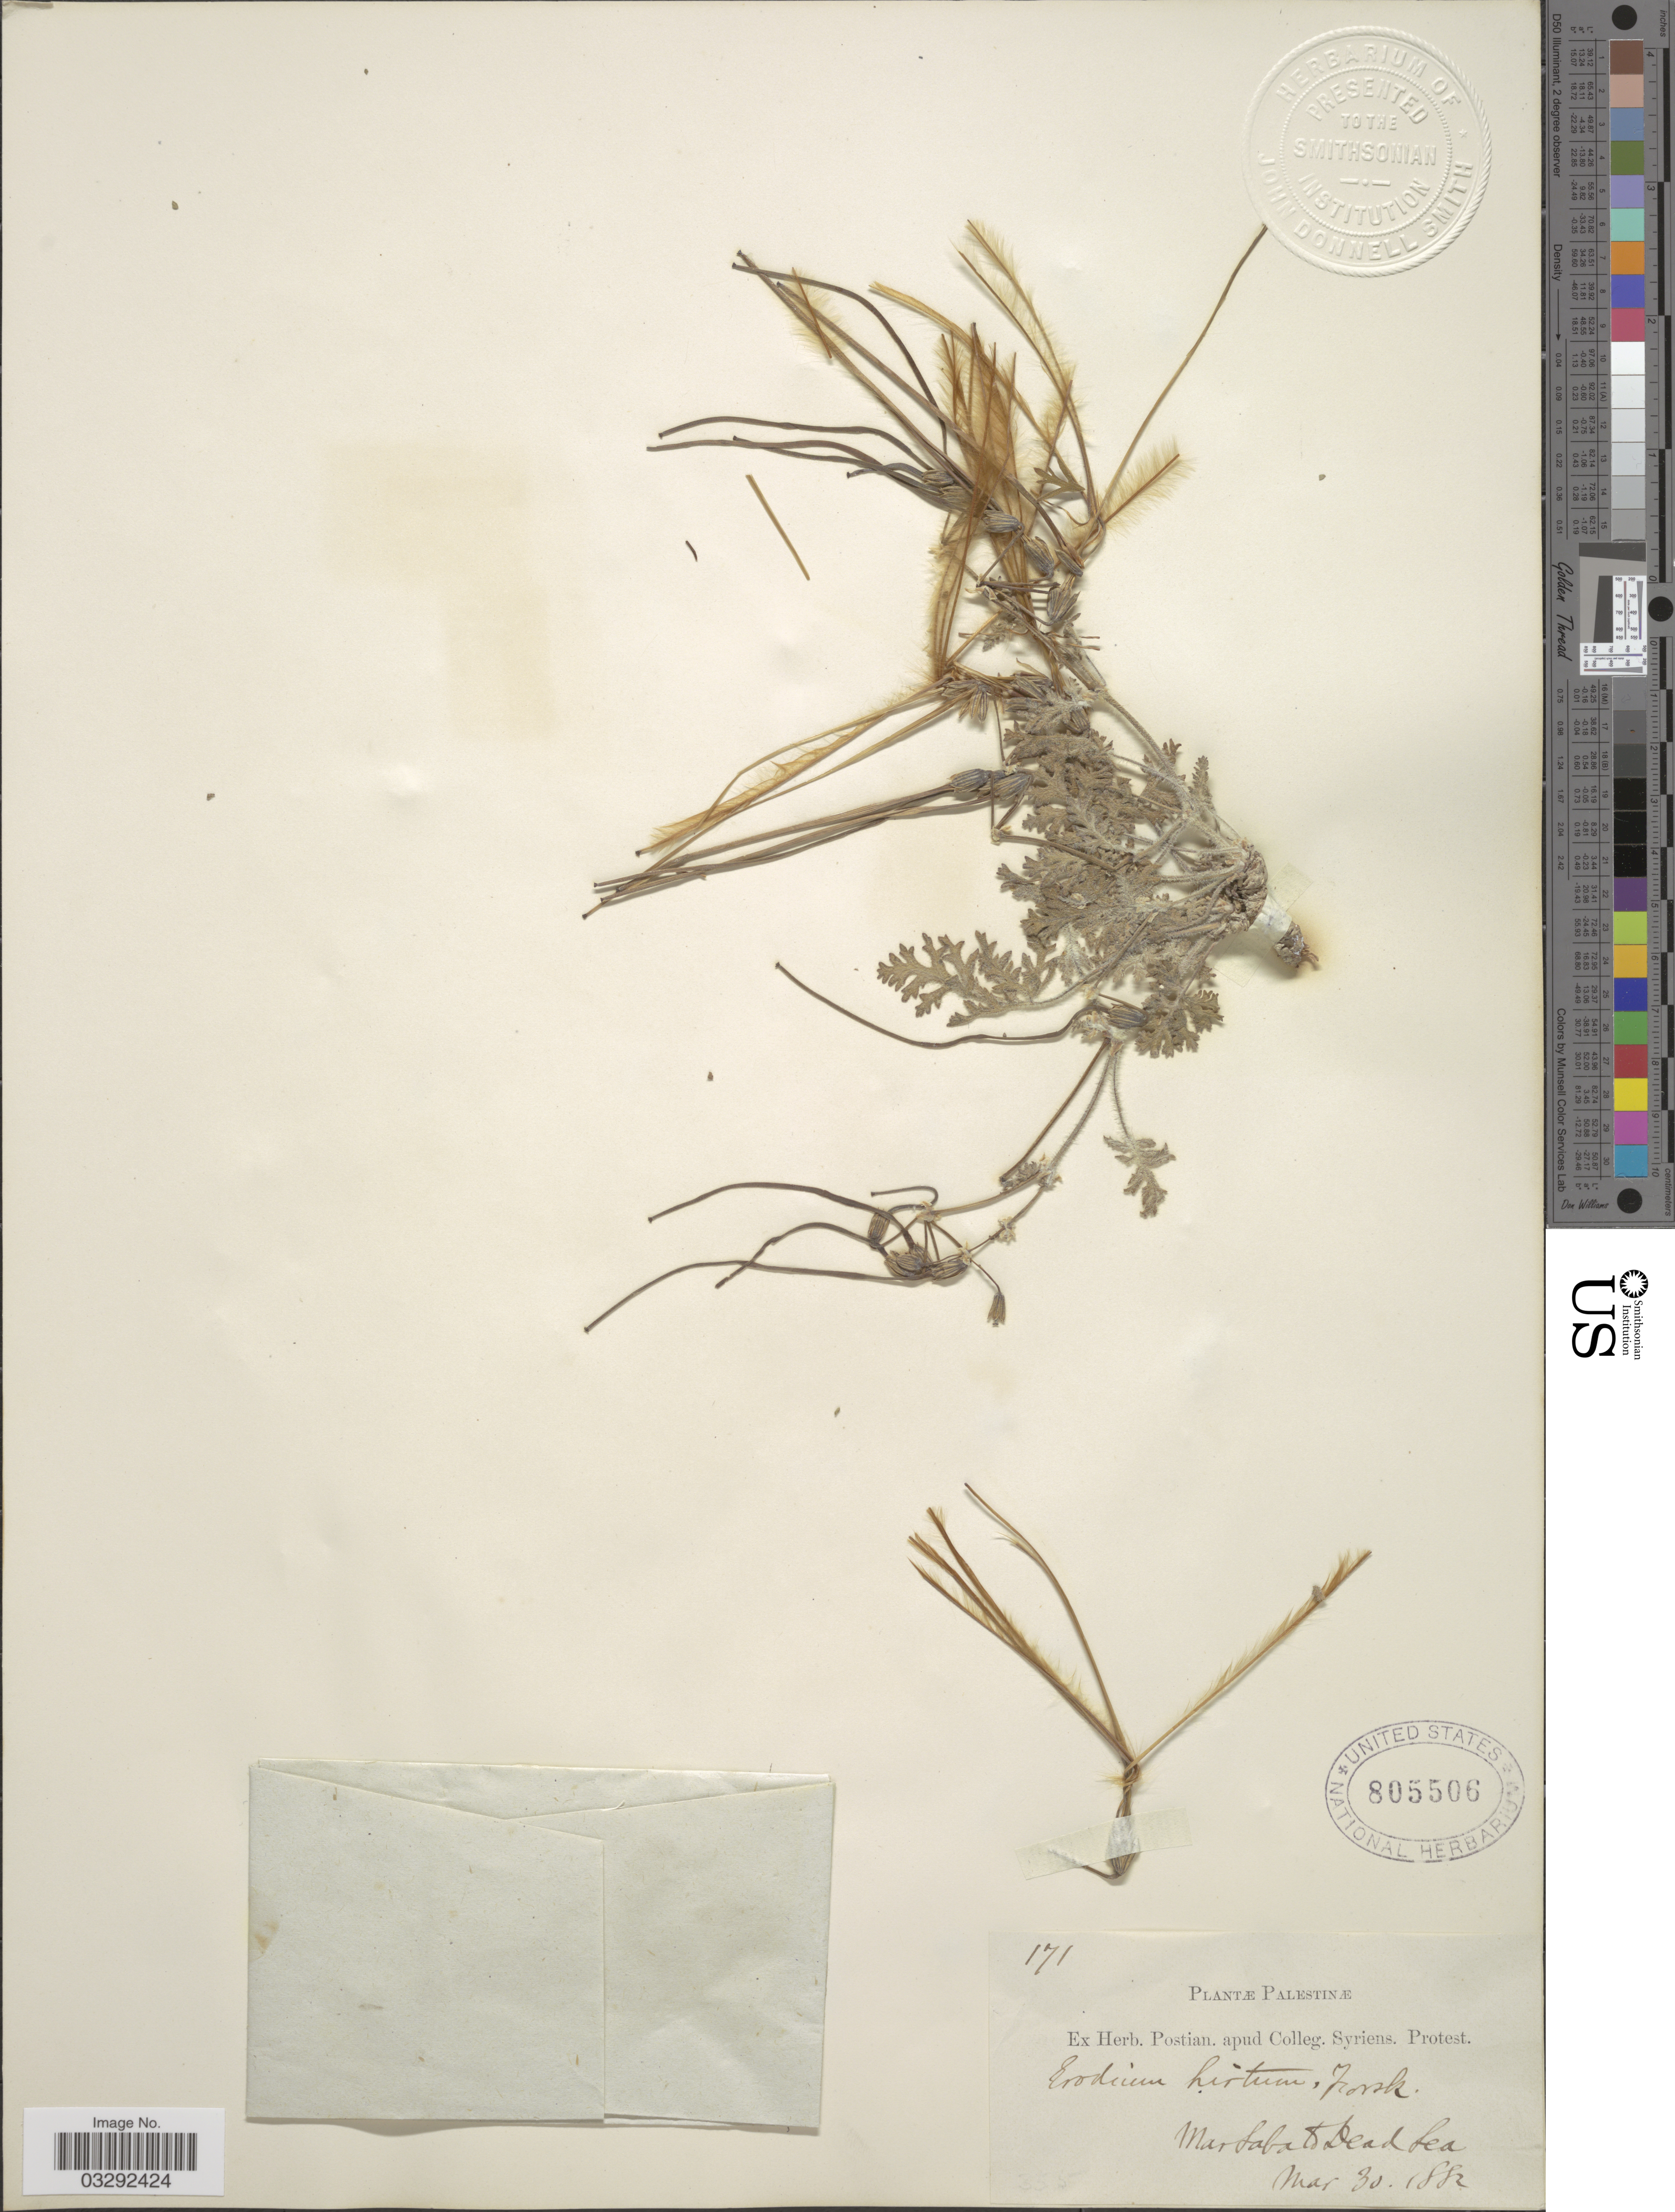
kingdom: Plantae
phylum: Tracheophyta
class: Magnoliopsida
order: Geraniales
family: Geraniaceae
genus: Erodium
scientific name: Erodium hirtum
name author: Willd.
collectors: ex herb. Postian. apud Colleg. Syriens. Protest. USE "Fannie P. A. Shepard" (10308853) AS PRIMARY COLLECTOR INSTEAD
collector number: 171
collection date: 1882-03-30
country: Israel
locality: Palestinæ. Mar Saba to Dead Sea.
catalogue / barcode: US 805506